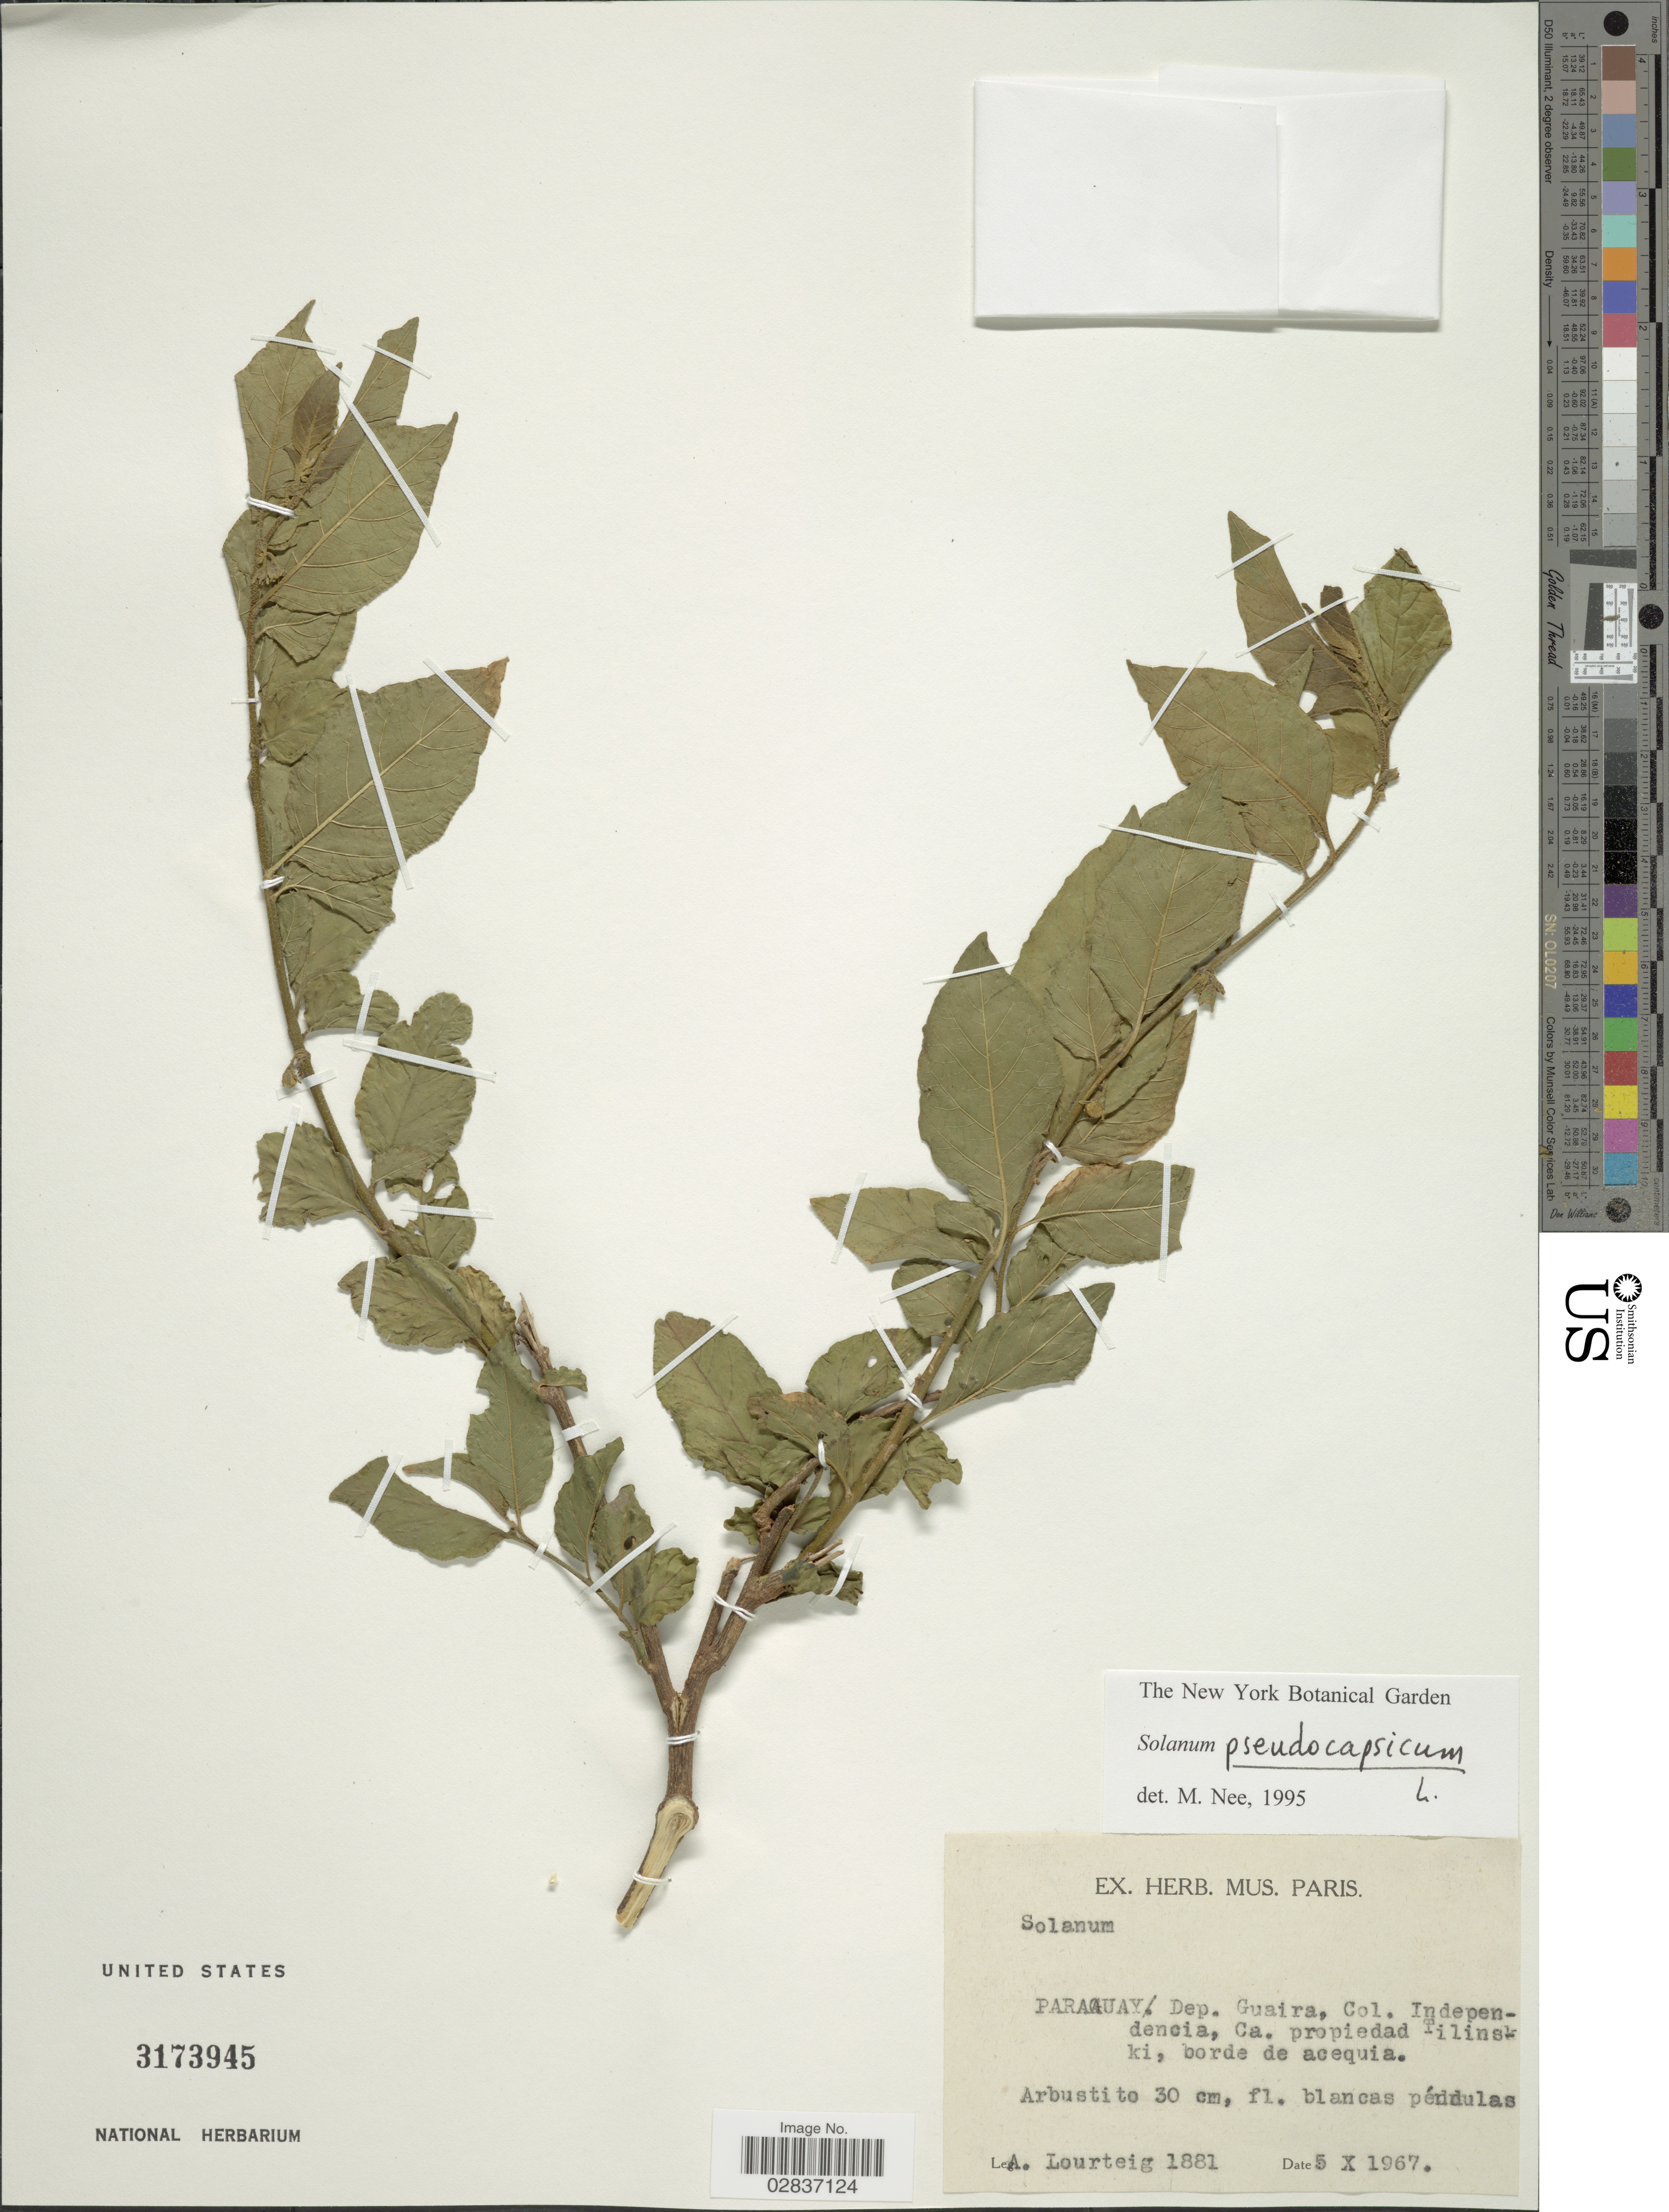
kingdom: Plantae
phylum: Tracheophyta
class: Magnoliopsida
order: Solanales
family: Solanaceae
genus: Solanum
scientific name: Solanum pseudocapsicum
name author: L.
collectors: A. Lourteig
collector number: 1881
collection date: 1967-10-05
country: Paraguay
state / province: Guaira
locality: Dep. Guaira, Col. Independencia, Ca. propiedad Tilinski.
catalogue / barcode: US 3173945